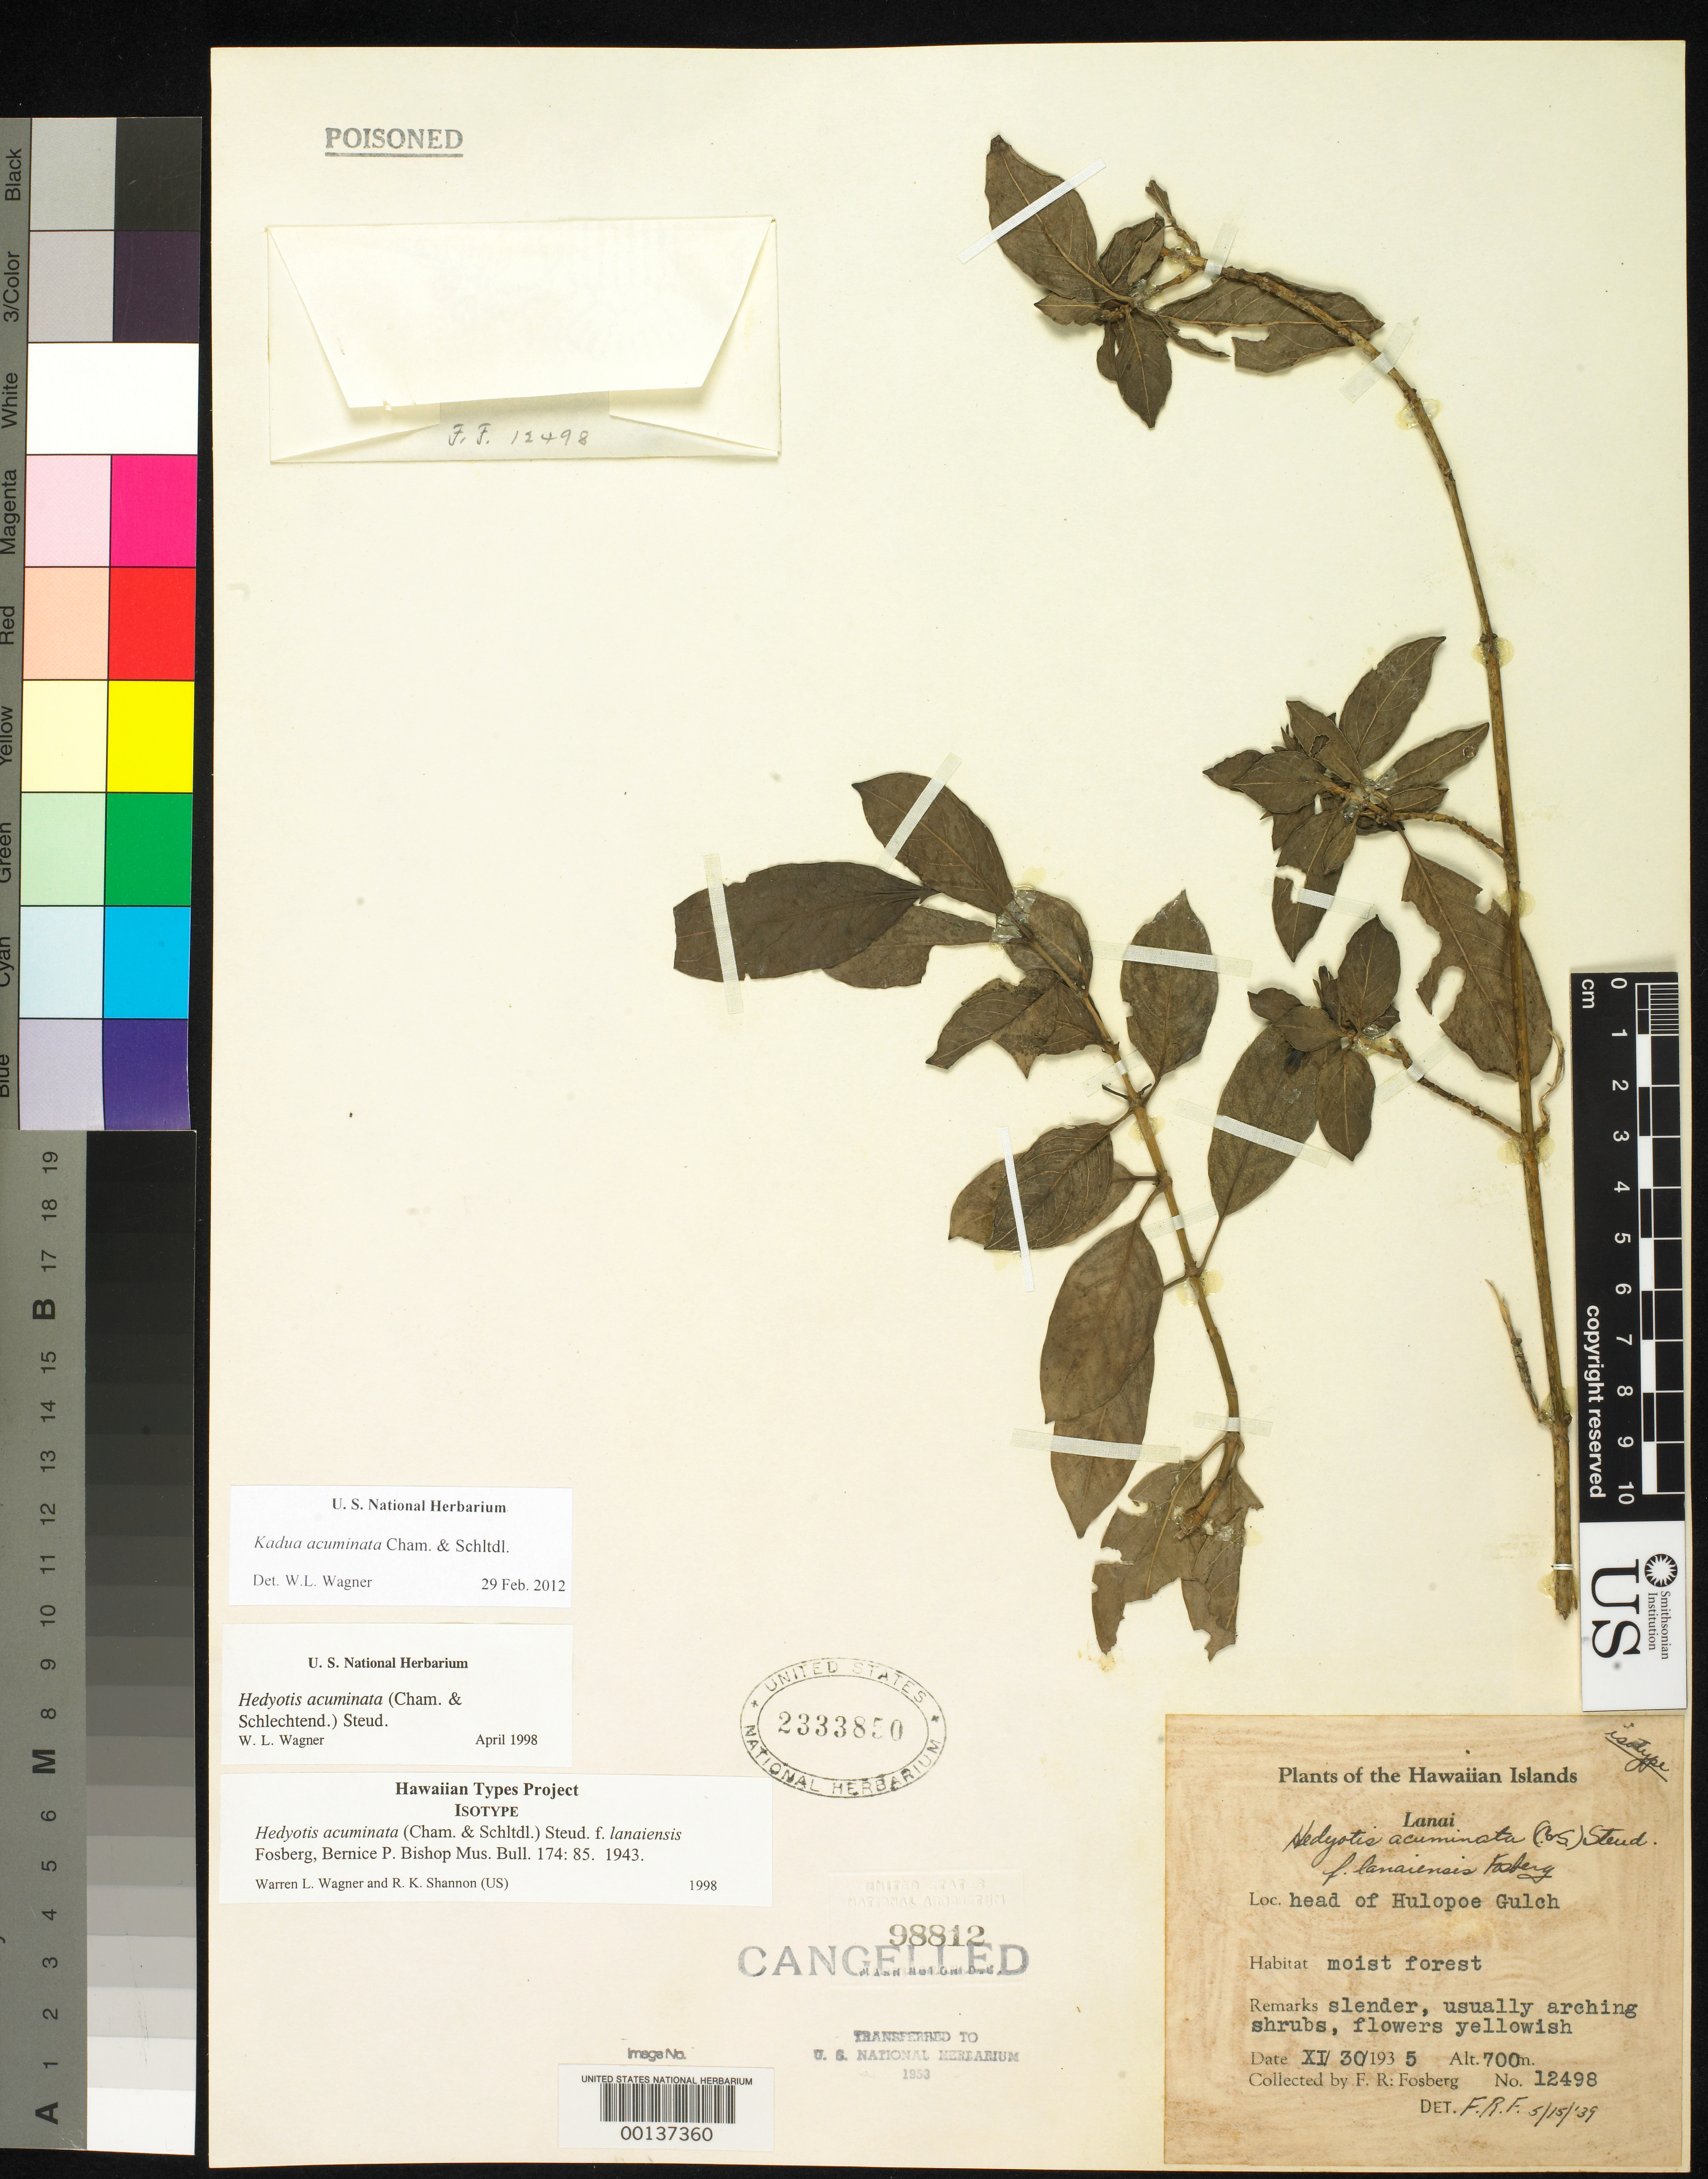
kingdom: Plantae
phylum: Tracheophyta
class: Magnoliopsida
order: Gentianales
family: Rubiaceae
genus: Hedyotis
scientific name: Hedyotis acuminata f. lanaiensis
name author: Fosberg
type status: Isotype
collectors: F. R. Fosberg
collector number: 12498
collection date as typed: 30 Nov 1935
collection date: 1935-11-30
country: United States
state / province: Hawaii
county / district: Maui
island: Lana'i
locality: Head of Hulupoe Gulch.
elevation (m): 700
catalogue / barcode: US 2333850